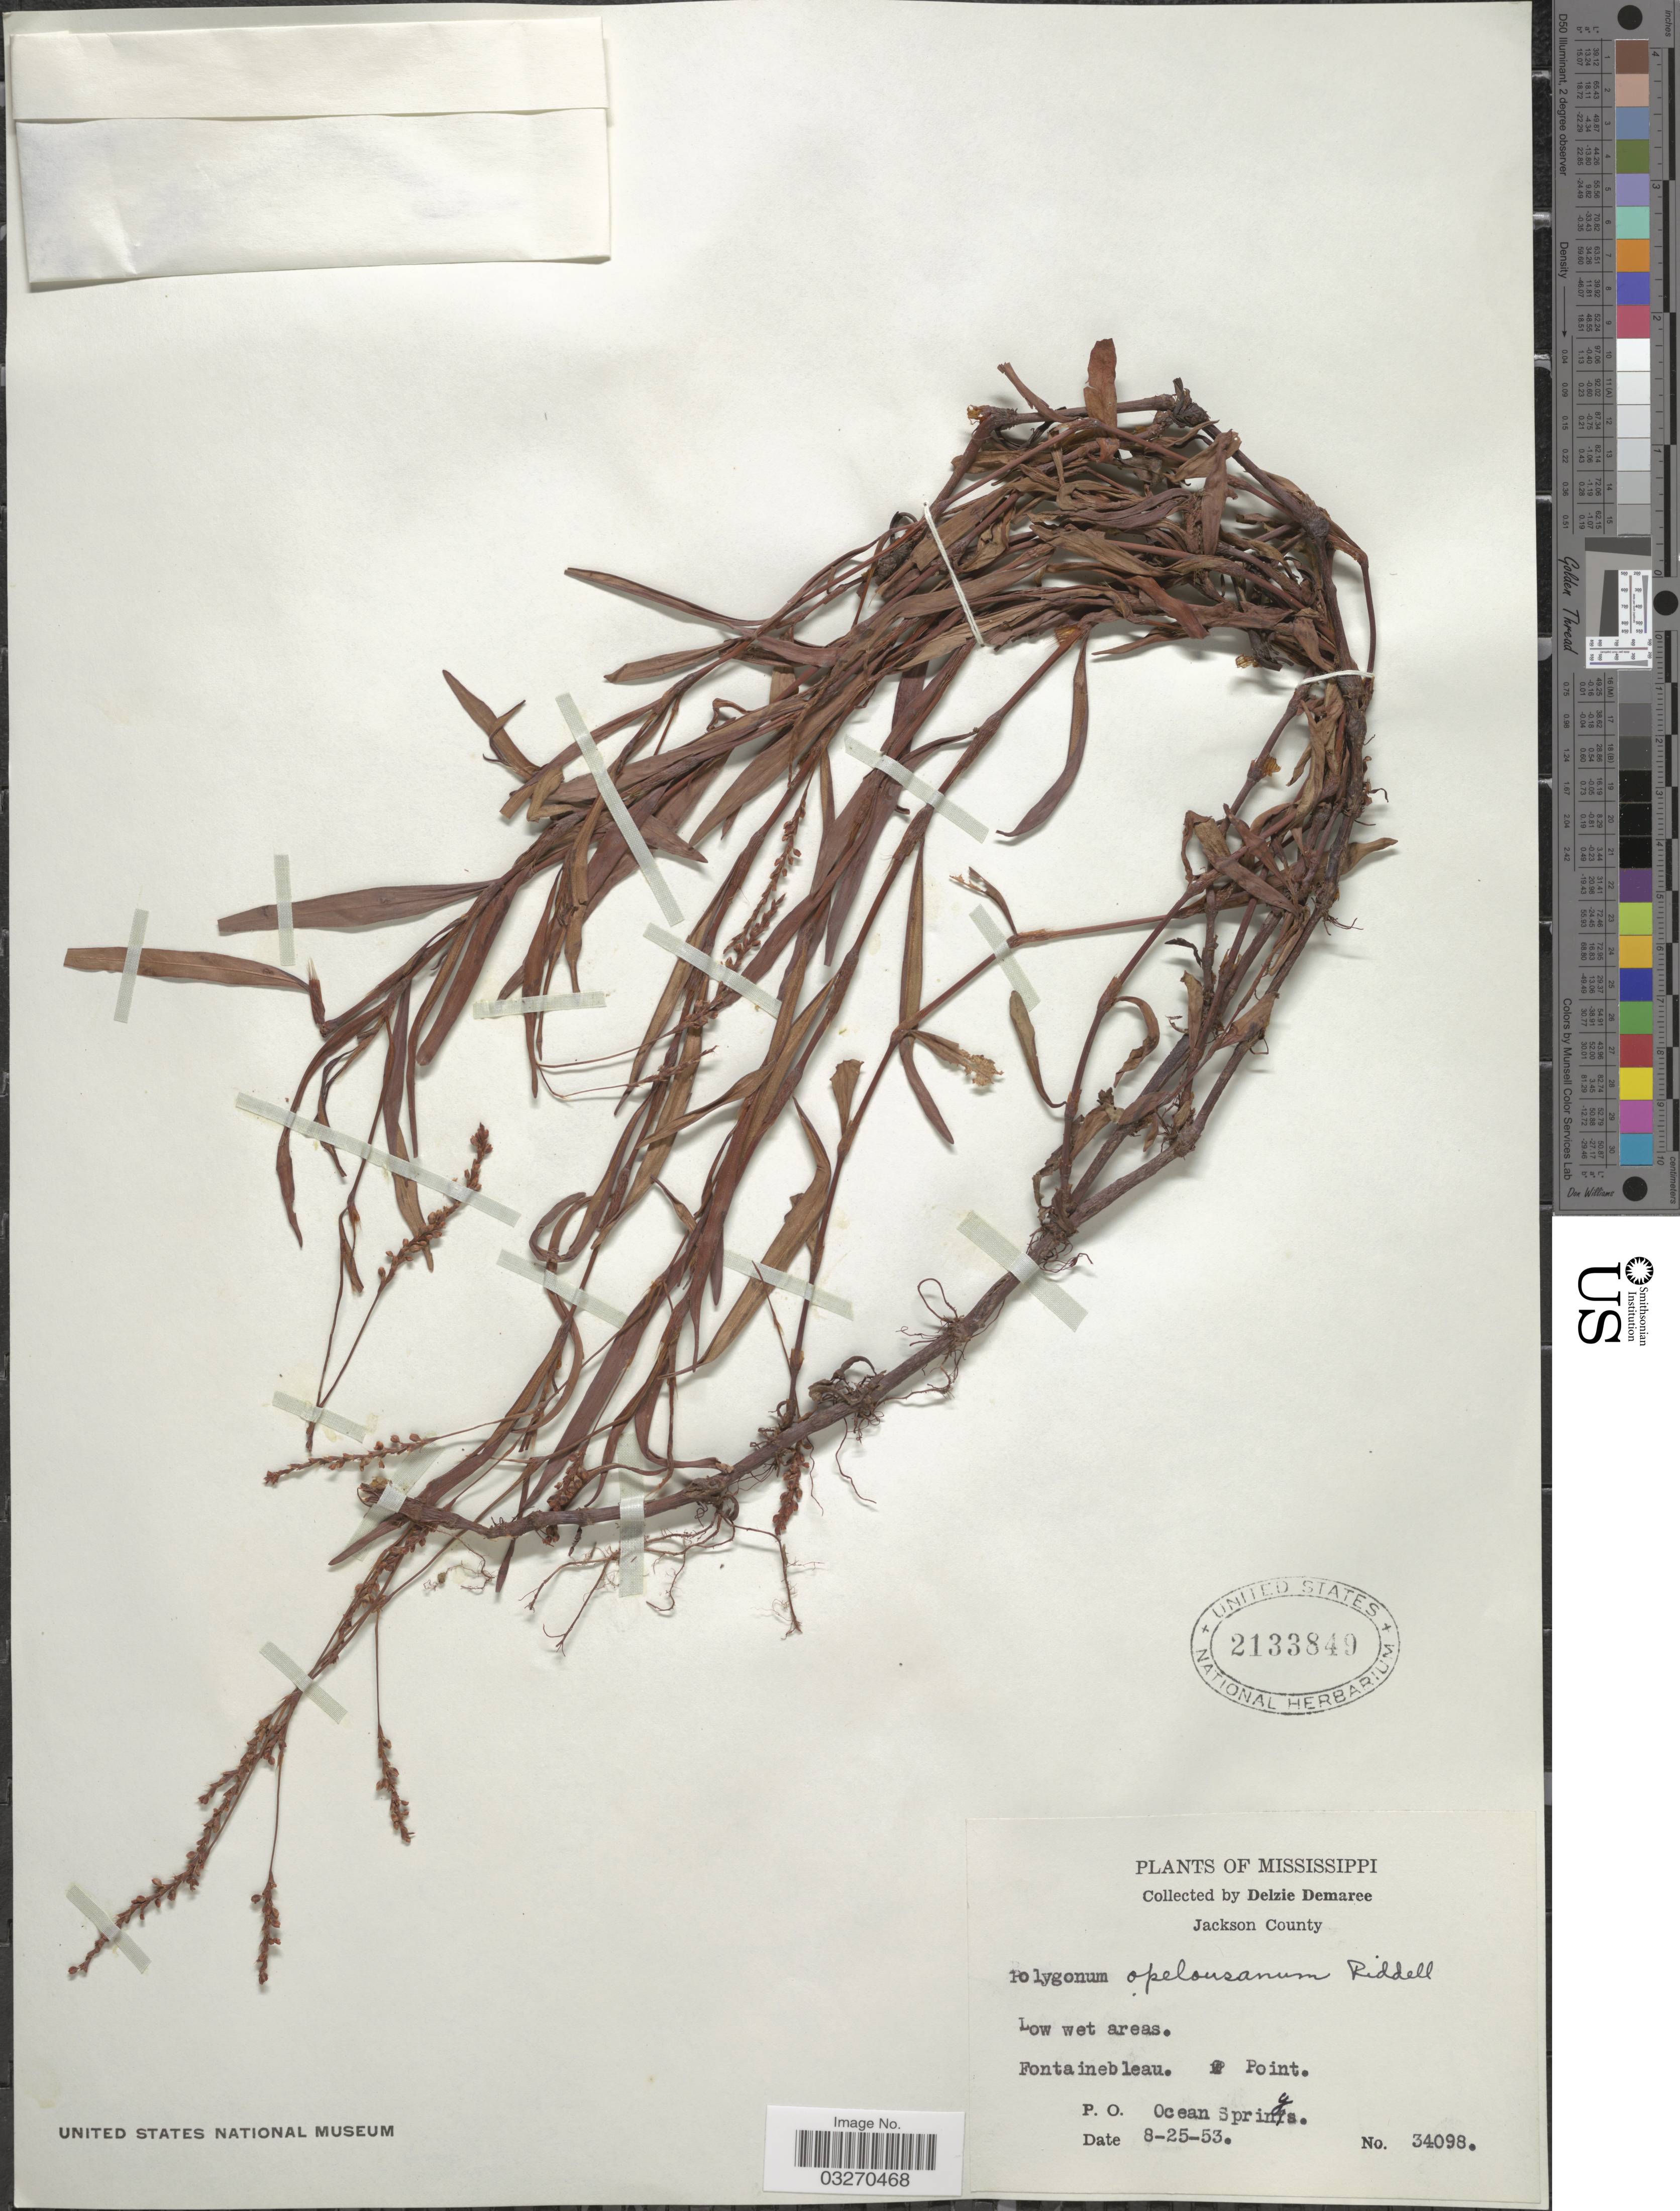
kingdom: Plantae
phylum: Tracheophyta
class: Magnoliopsida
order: Caryophyllales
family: Polygonaceae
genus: Persicaria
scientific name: Persicaria hydropiperoides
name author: (Michx.) Small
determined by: Atha, D. E.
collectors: D. Demaree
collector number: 34098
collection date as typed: Transcribed d/m/y: 25/8/53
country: United States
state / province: Mississippi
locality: Jackson County. Fontainebleau. Point. P. O. Ocean Springs.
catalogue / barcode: US 2133849